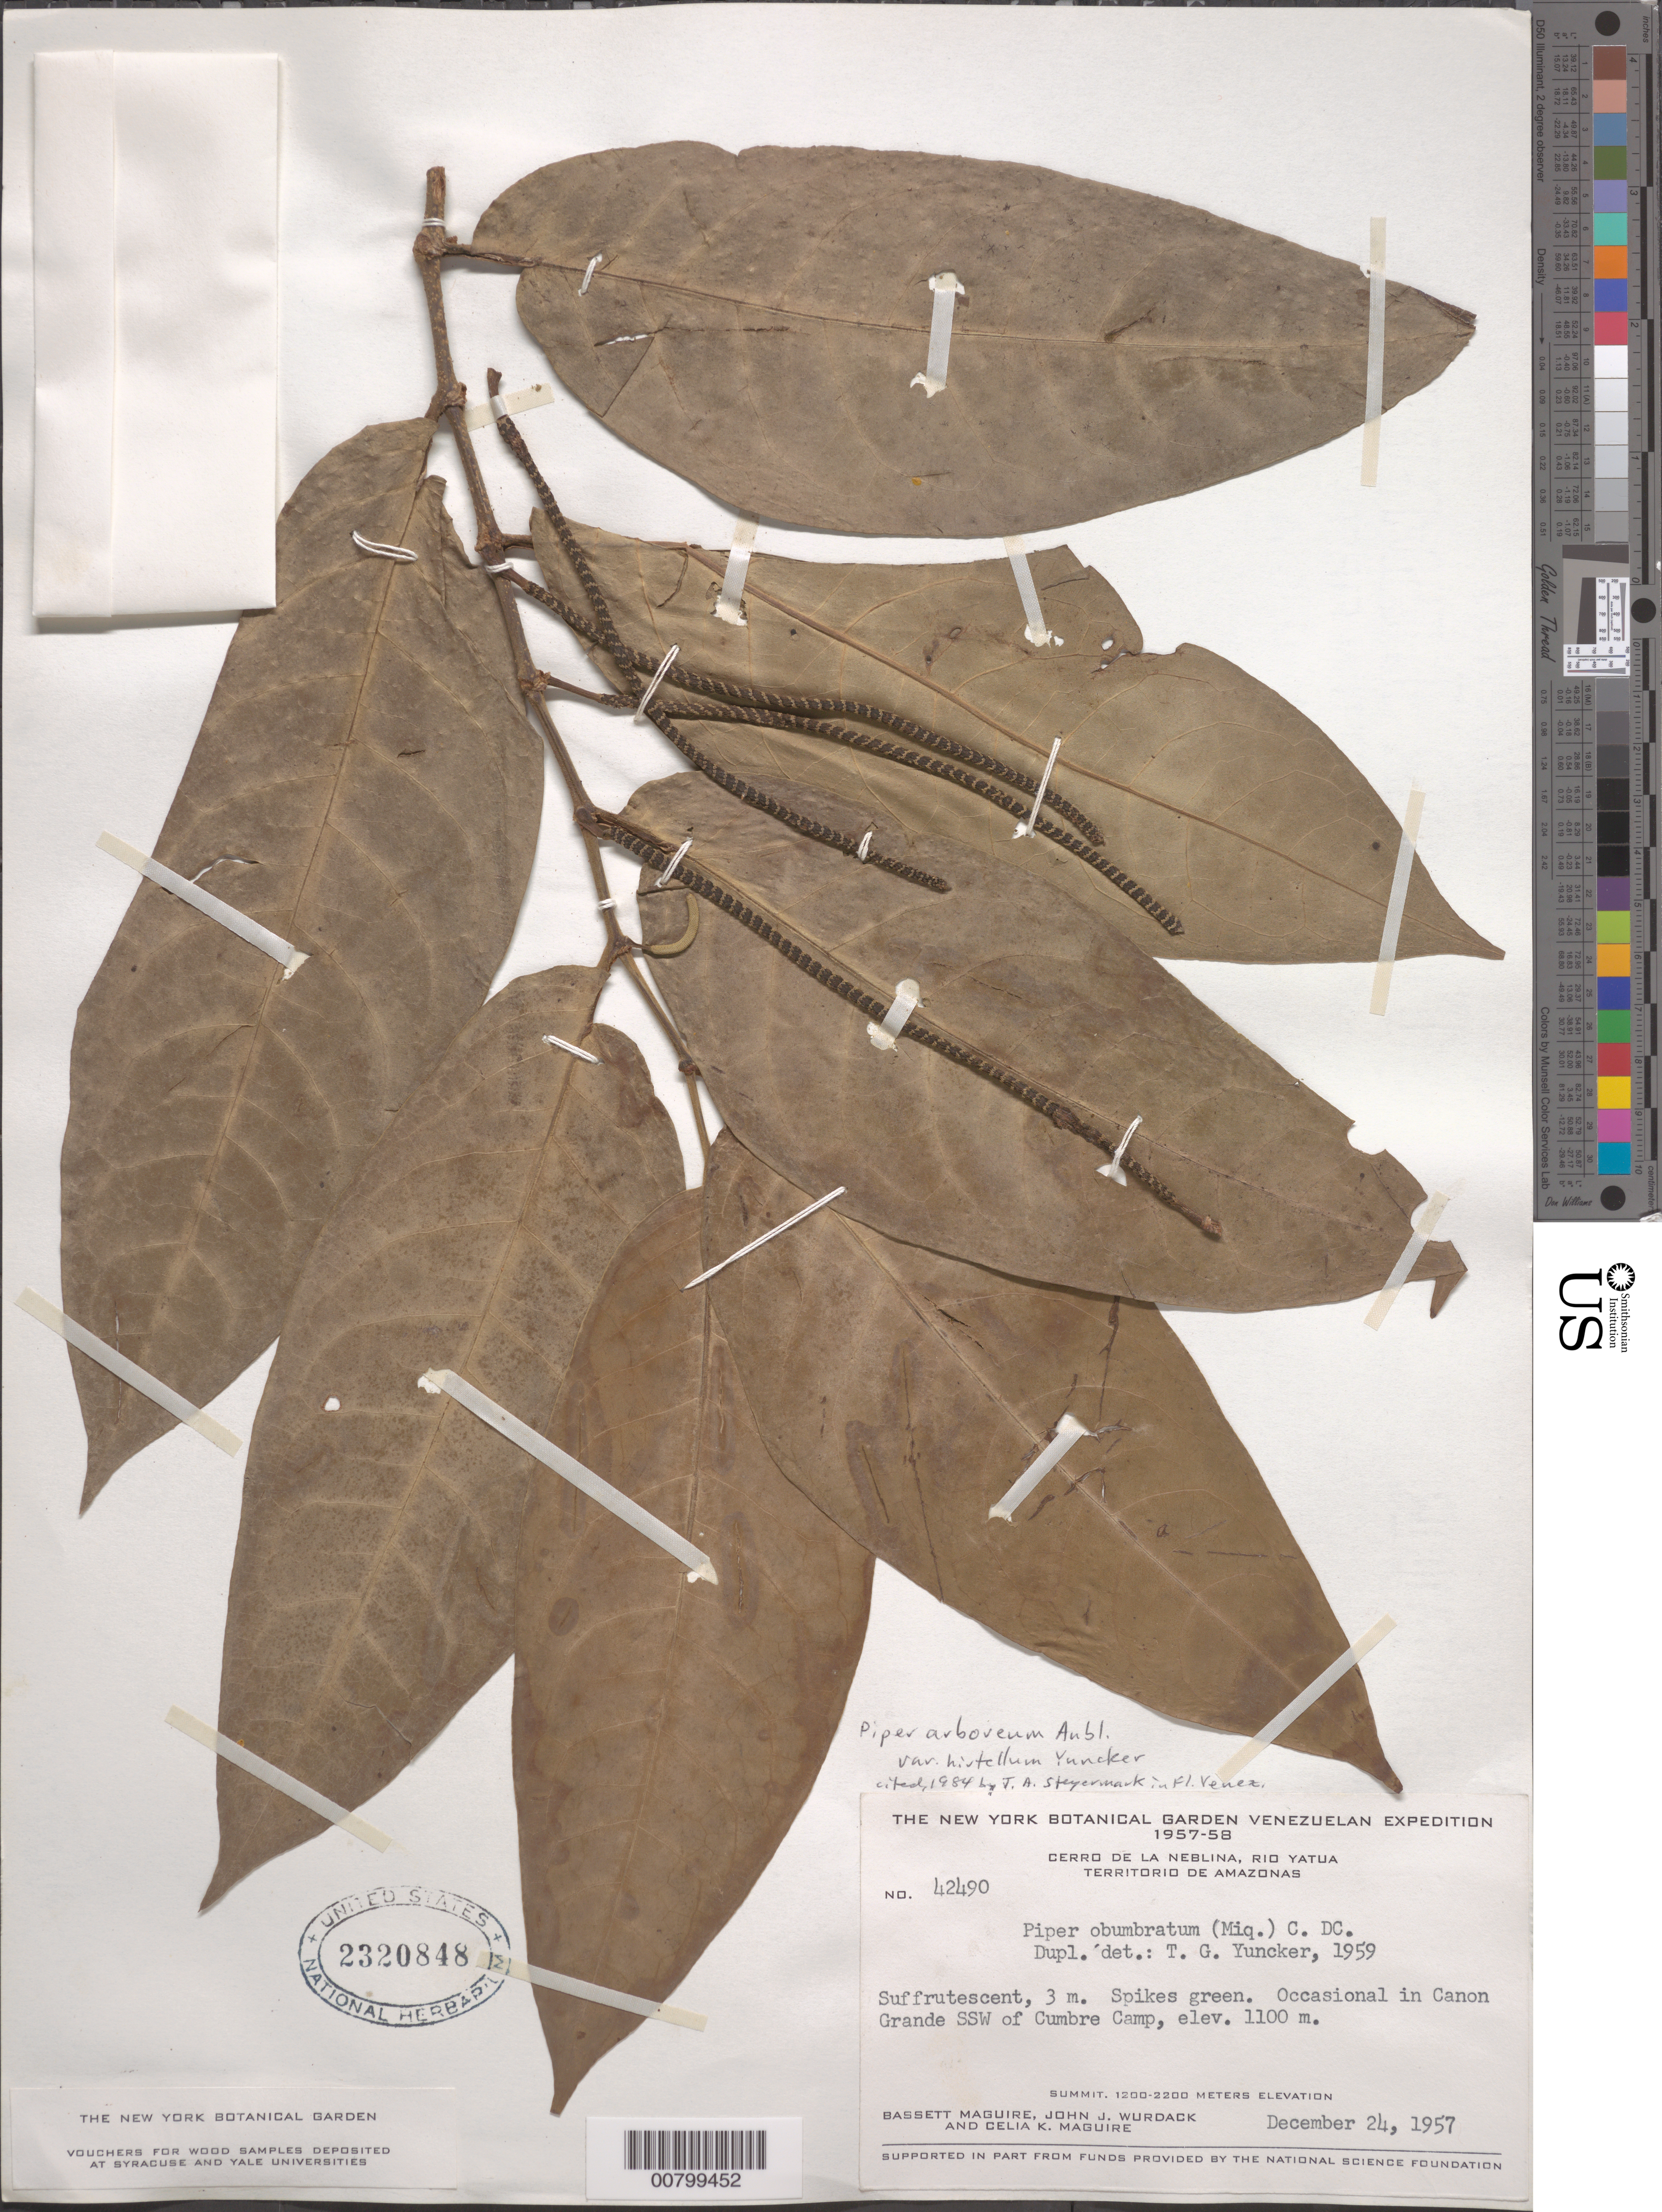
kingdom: Plantae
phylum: Tracheophyta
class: Magnoliopsida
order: Piperales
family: Piperaceae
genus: Piper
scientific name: Piper arboreum var. hirtellum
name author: Yunck.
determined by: Steyermark, Julian A., (VEN)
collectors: B. Maguire, J. J. Wurdack & C. K. Maguire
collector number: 42490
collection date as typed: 24-Dec-53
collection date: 1953-12-24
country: Venezuela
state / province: Amazonas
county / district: Río Negro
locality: Cerro de la Neblina, Río Yatua, Caño Grande, SSW of Cumbre Camp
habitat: Summit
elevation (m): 1100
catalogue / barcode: US 2320848